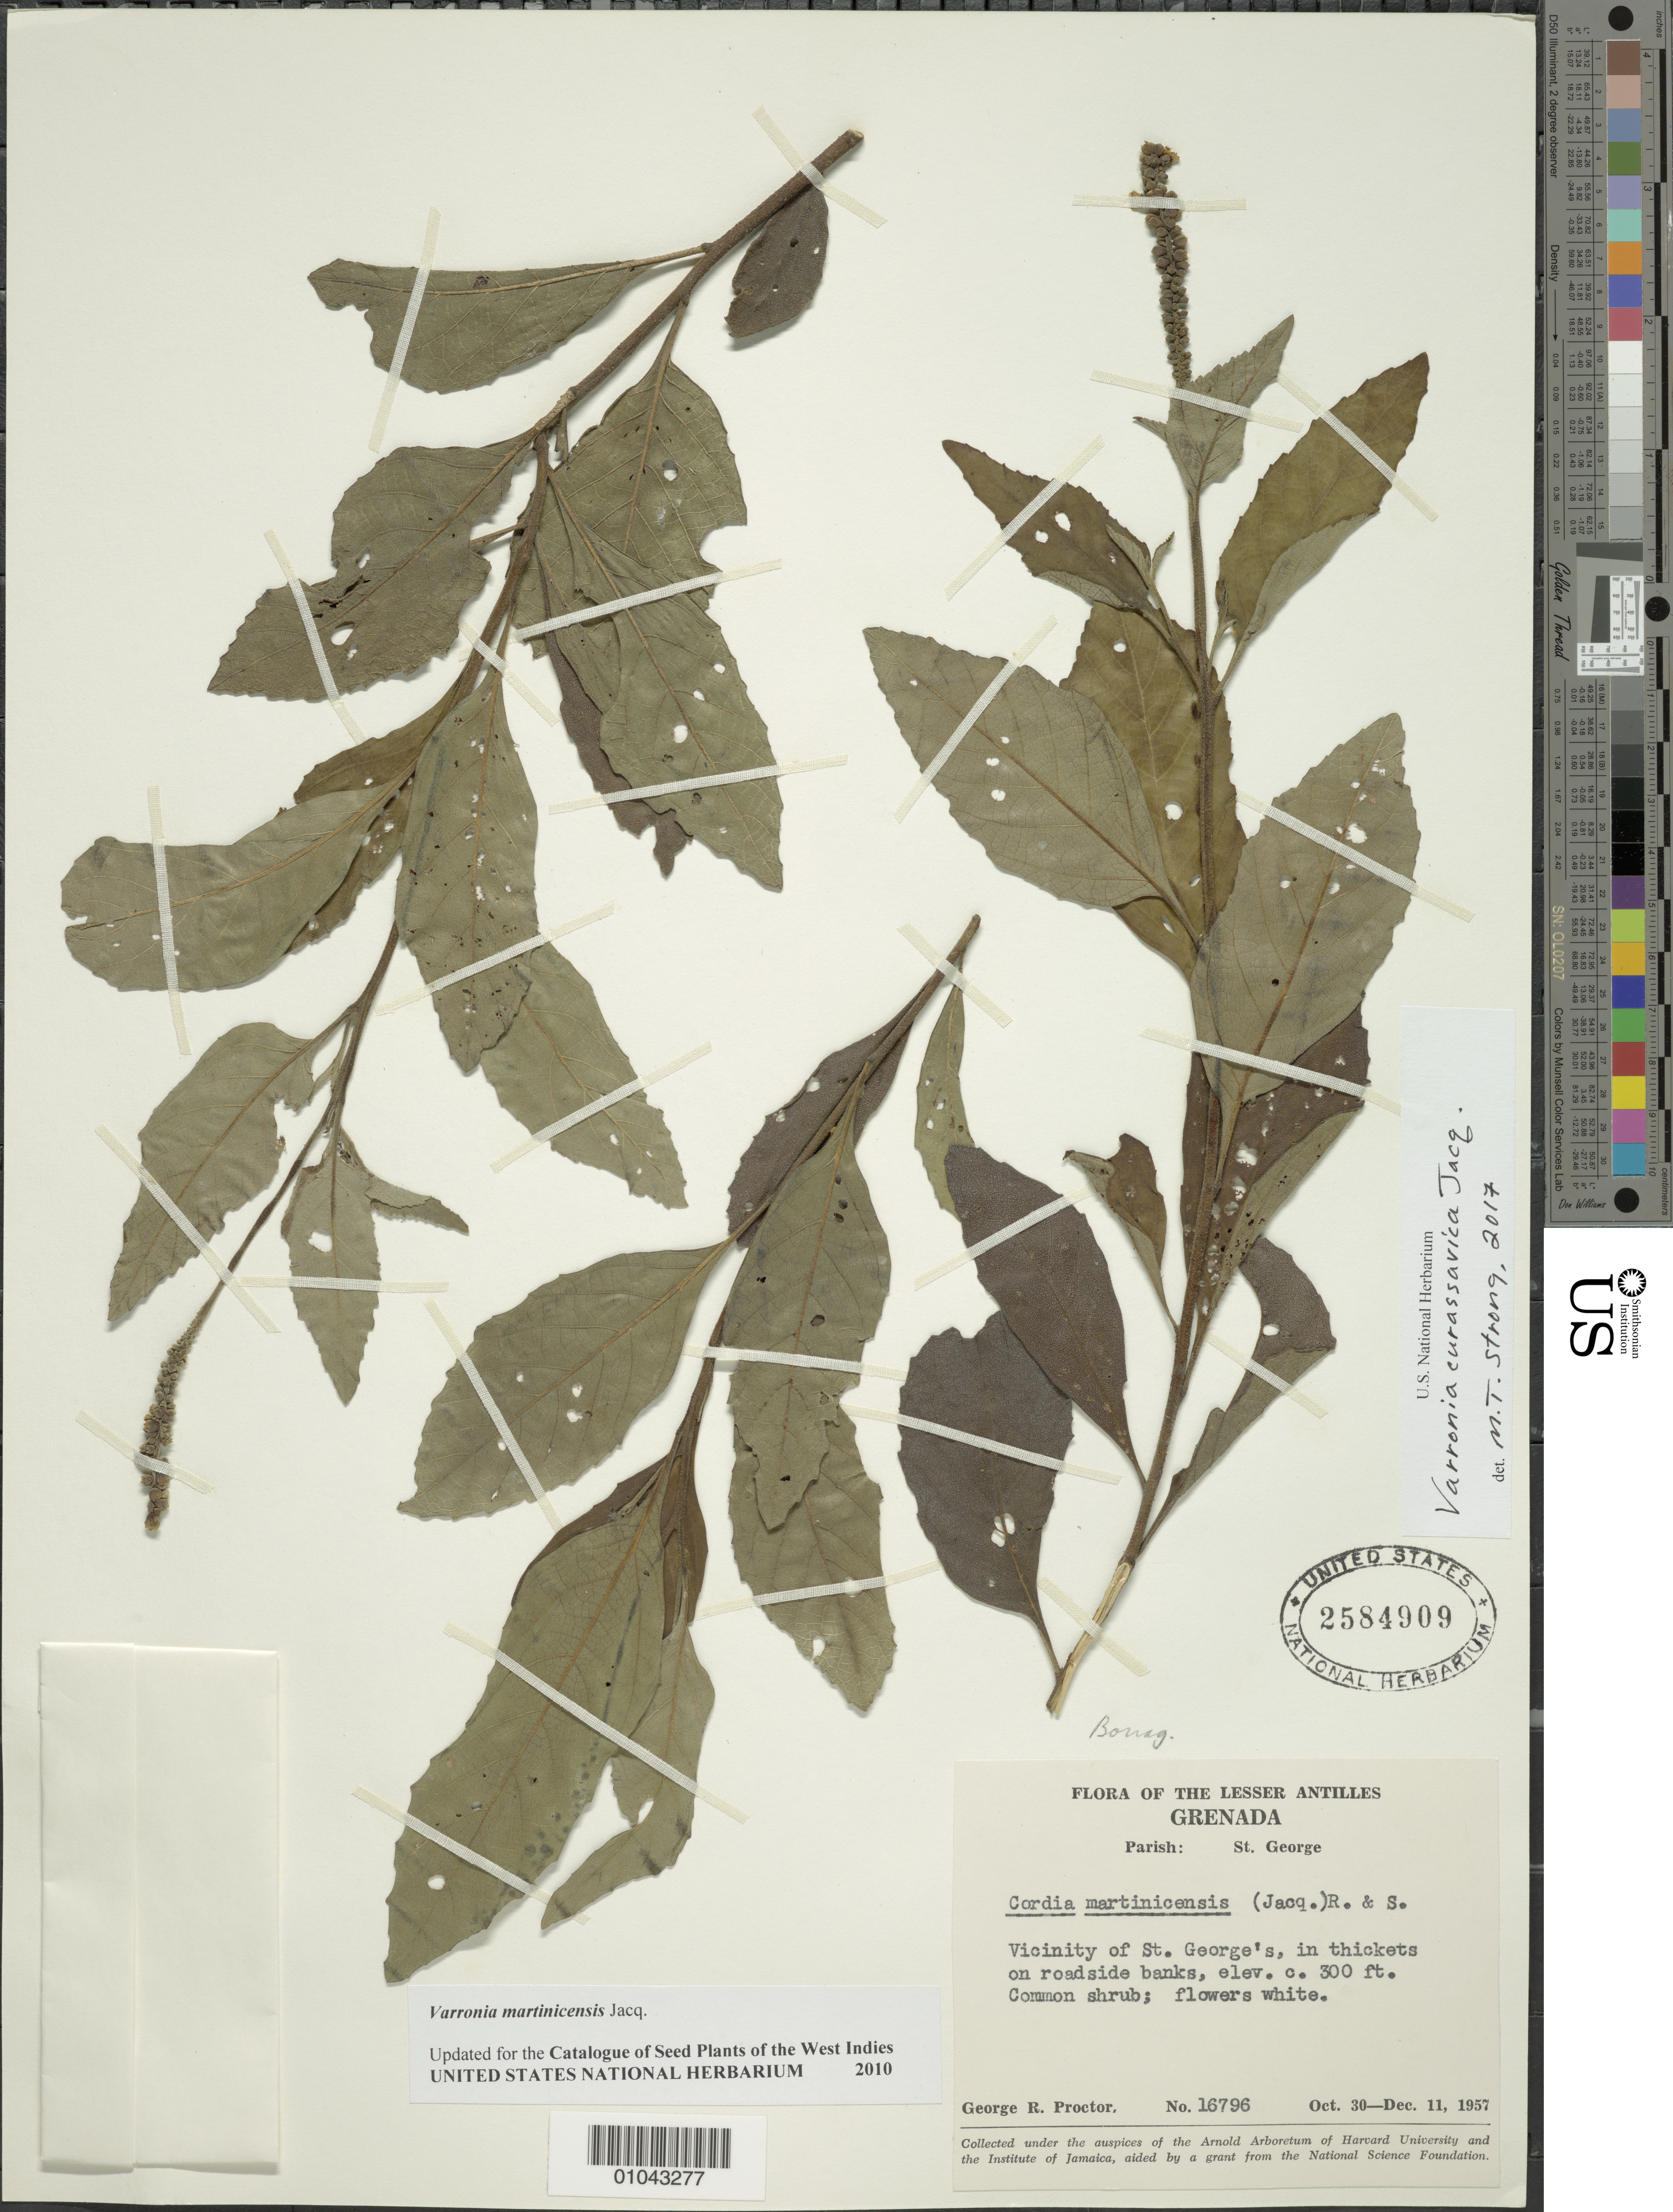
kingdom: Plantae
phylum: Tracheophyta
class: Magnoliopsida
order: Boraginales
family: Cordiaceae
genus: Varronia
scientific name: Varronia curassavica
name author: Jacq.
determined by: Strong, Mark T., (BOT), Smithsonian Institution - National Museum of Natural History (UNITED STATES)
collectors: G. R. Proctor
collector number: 16796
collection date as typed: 30 Oct 1957 to 11 Dec 1957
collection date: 1957-10-30/1957-12-11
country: Grenada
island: Grenada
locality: St. Georg's vicinity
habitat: In thickets on roadside banks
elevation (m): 91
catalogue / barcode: US 2584909